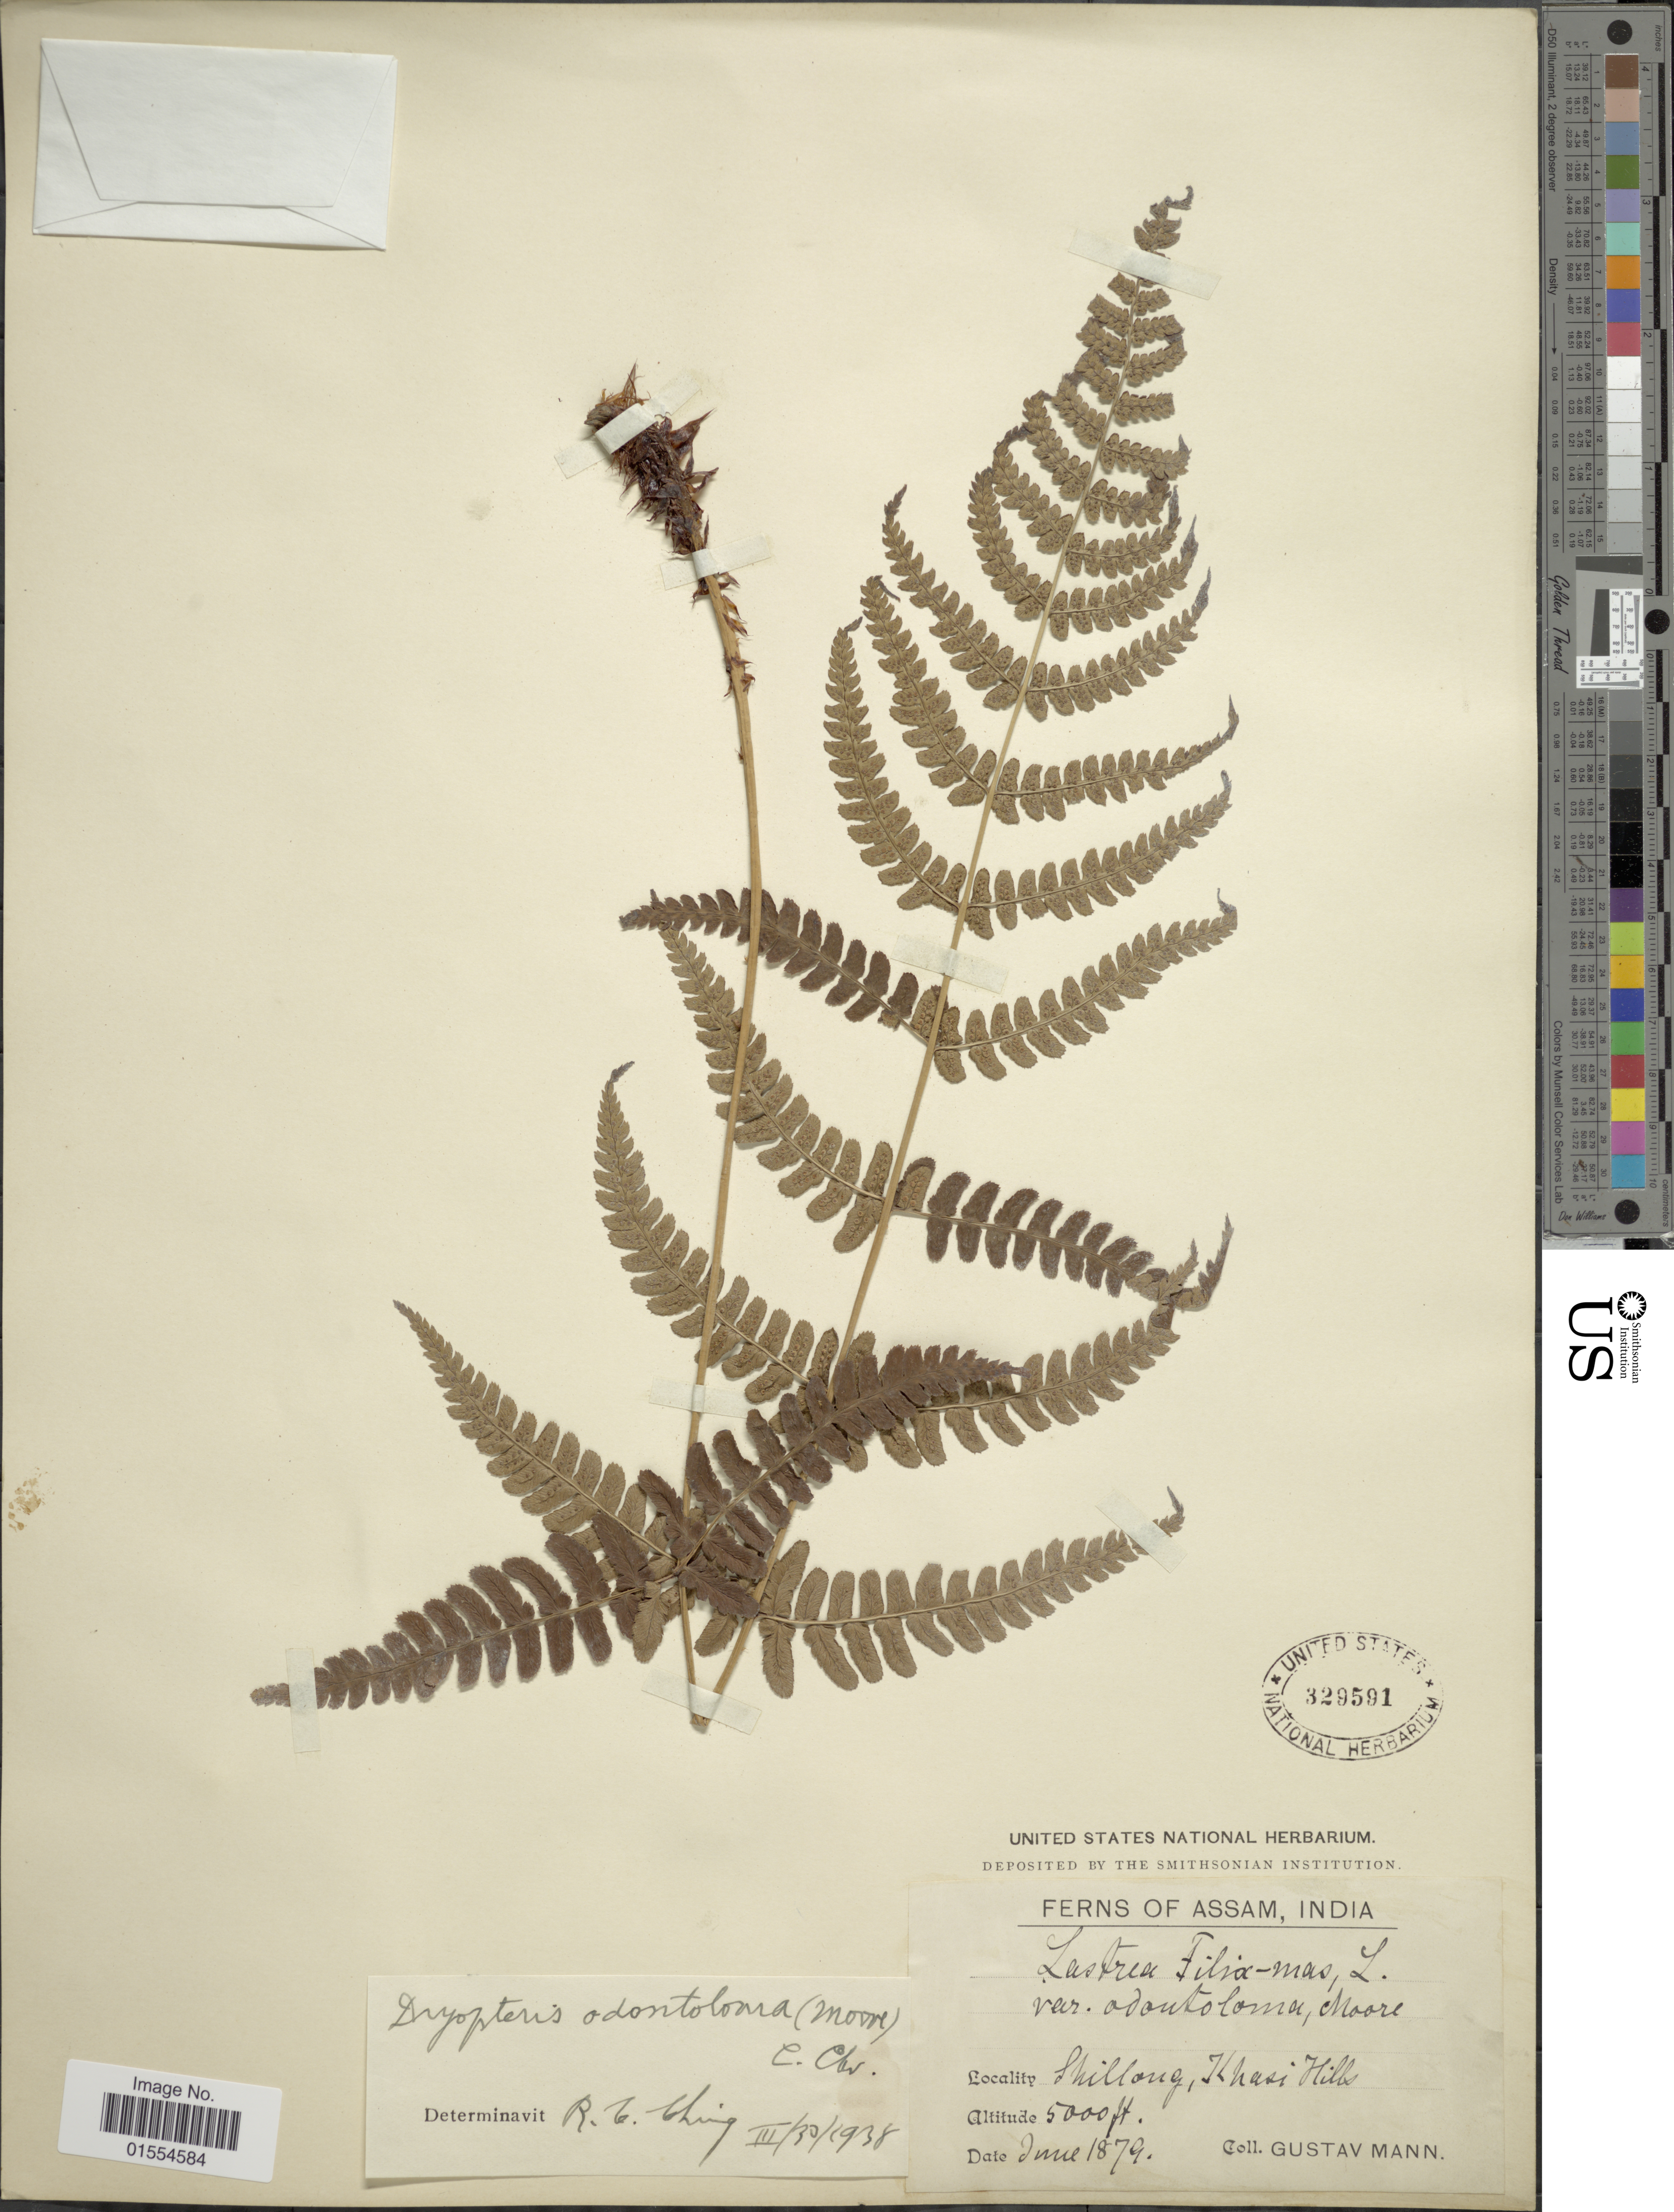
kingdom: Plantae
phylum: Tracheophyta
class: Polypodiopsida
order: Polypodiales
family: Dryopteridaceae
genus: Dryopteris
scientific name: Dryopteris odontoloma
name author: (Bedd.) C. Chr.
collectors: G. Mann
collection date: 1879-06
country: India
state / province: Meghalaya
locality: Assam, India, Shillong, Khasi Hills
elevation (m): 1524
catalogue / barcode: US 329591